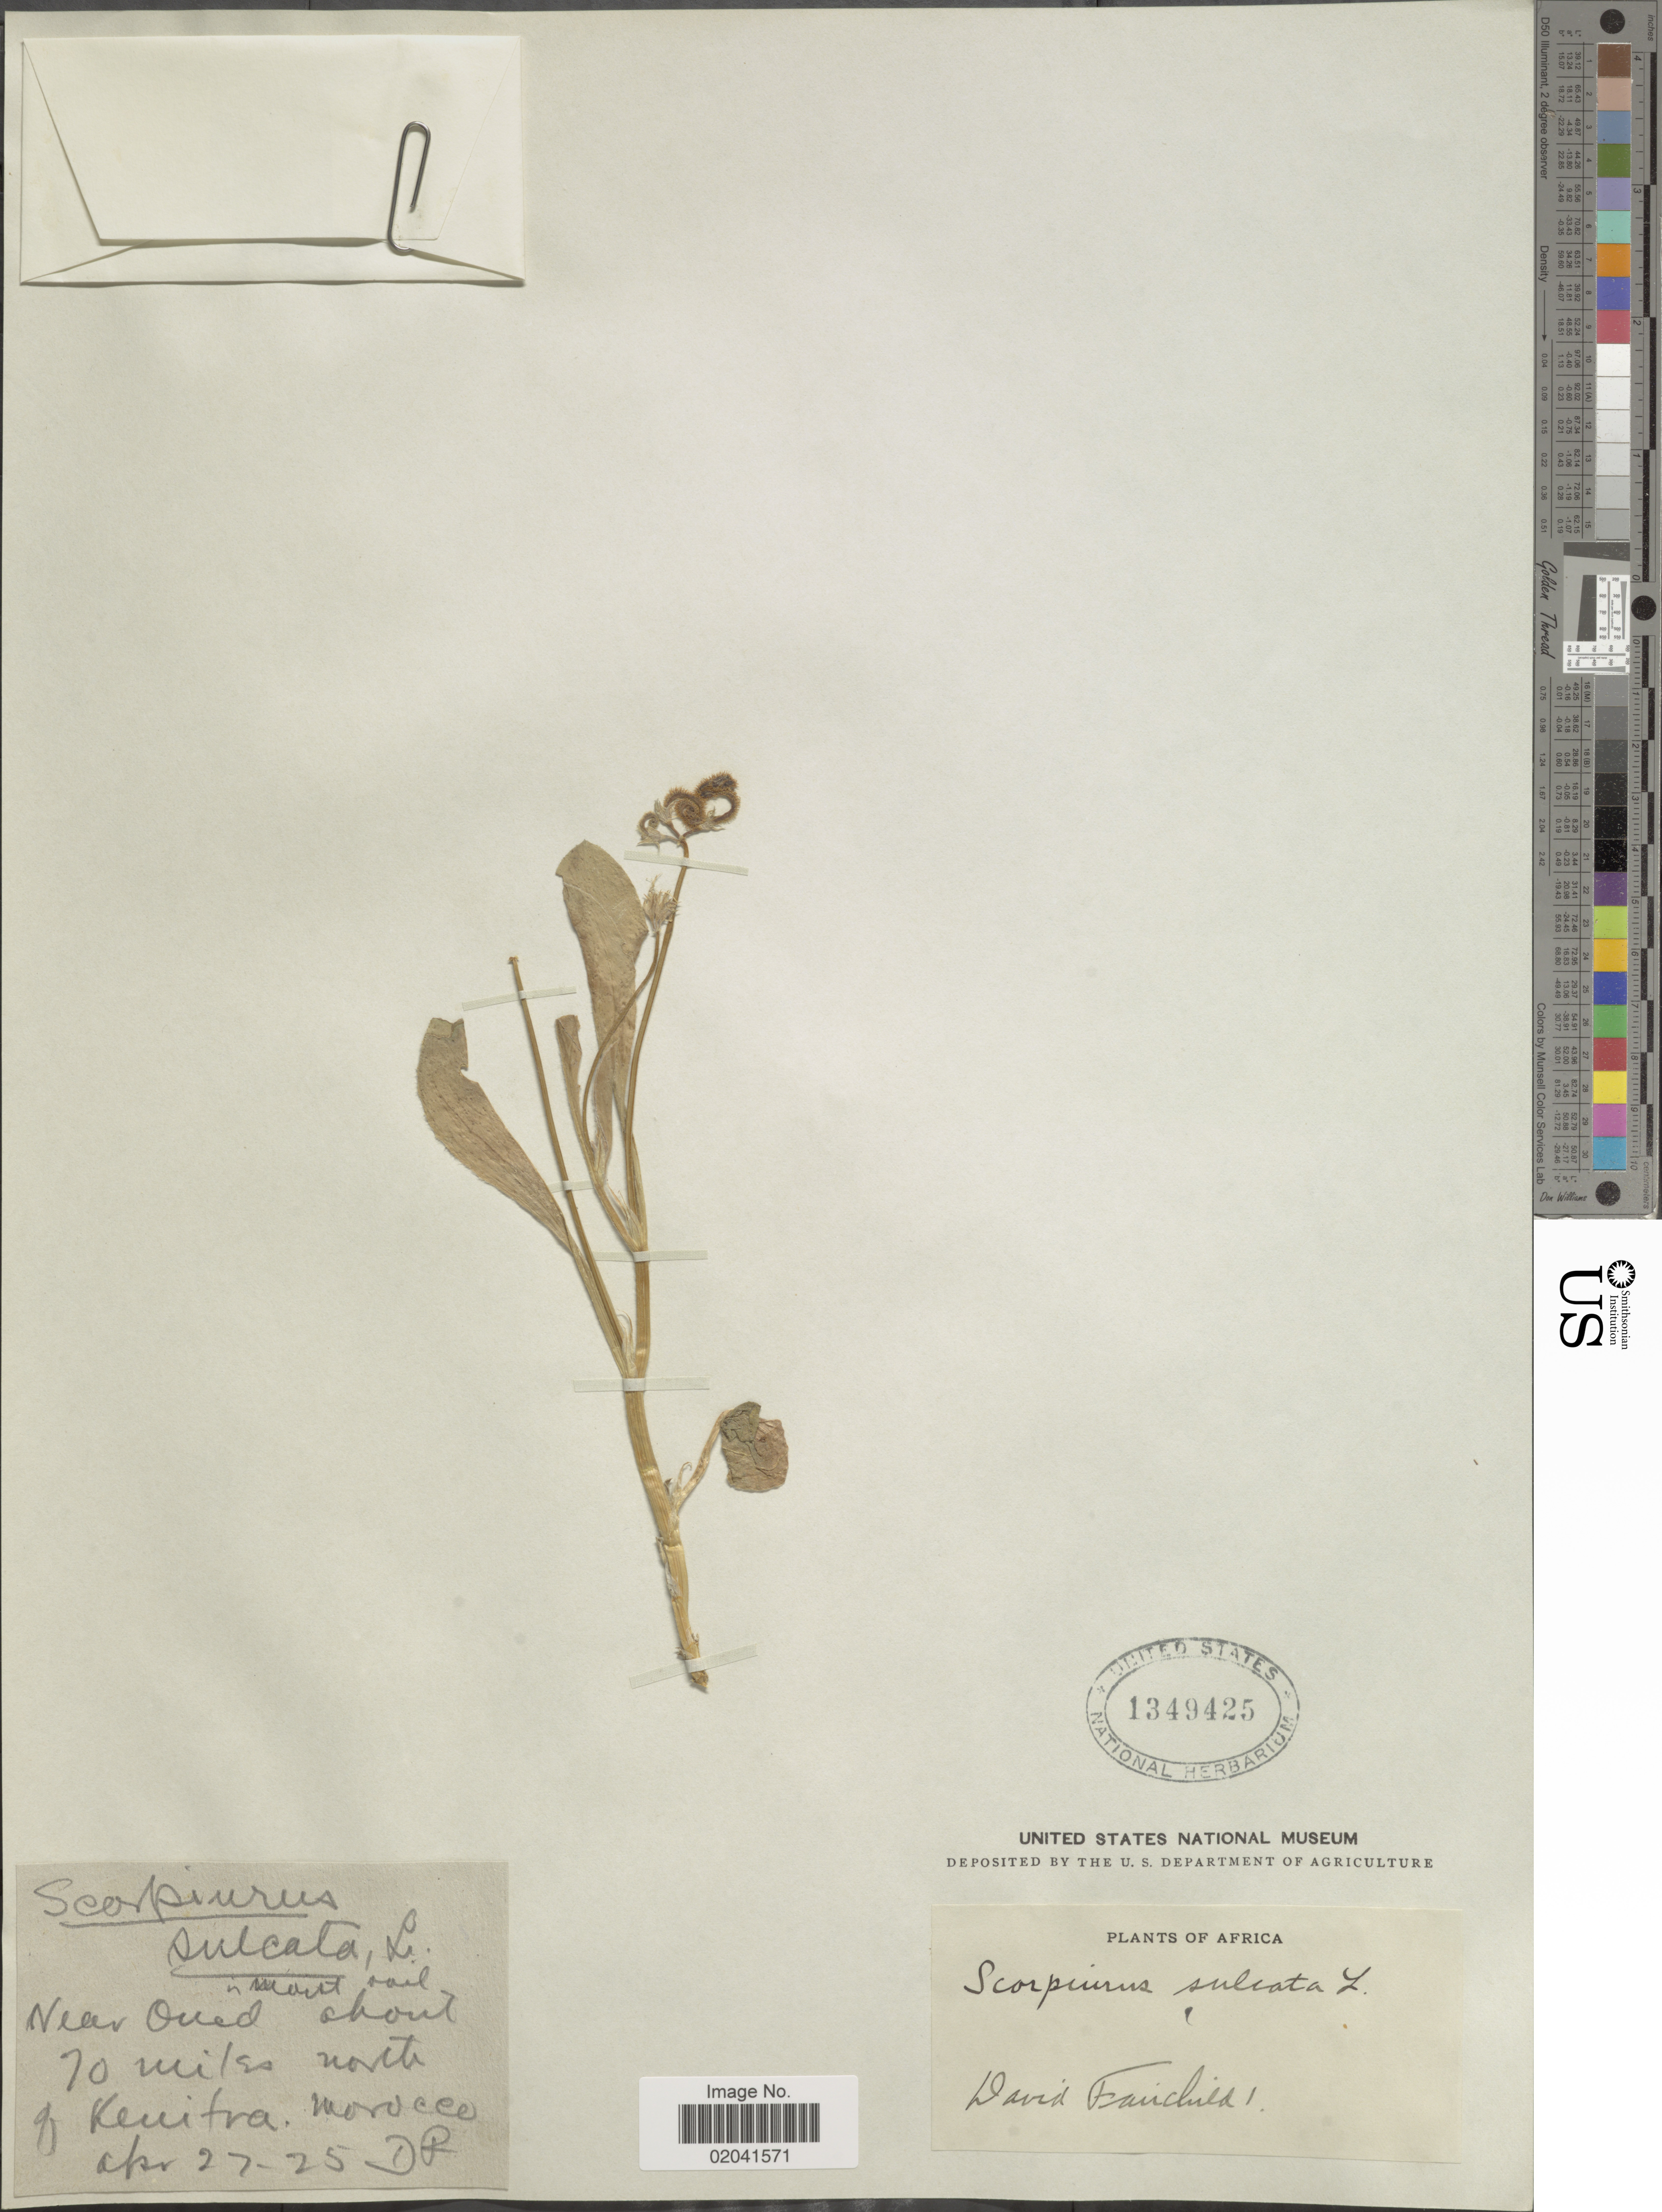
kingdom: Plantae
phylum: Tracheophyta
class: Magnoliopsida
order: Fabales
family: Fabaceae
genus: Scorpiurus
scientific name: Scorpiurus sulcata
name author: L.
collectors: D. Fairchild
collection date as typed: Transcribed d/m/y: 27/4/25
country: Morocco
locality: Africa. Near Oued about 70 miles north of Kenitra, Morocco.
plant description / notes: Corrected "Africa, Near Oued about 10 miles north of enitra, Morvcee" to "Africa. Near Oued about 70 miles north of Kenitra, Morocco." Changed country from Algeria to Morocco.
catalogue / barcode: US 1349425